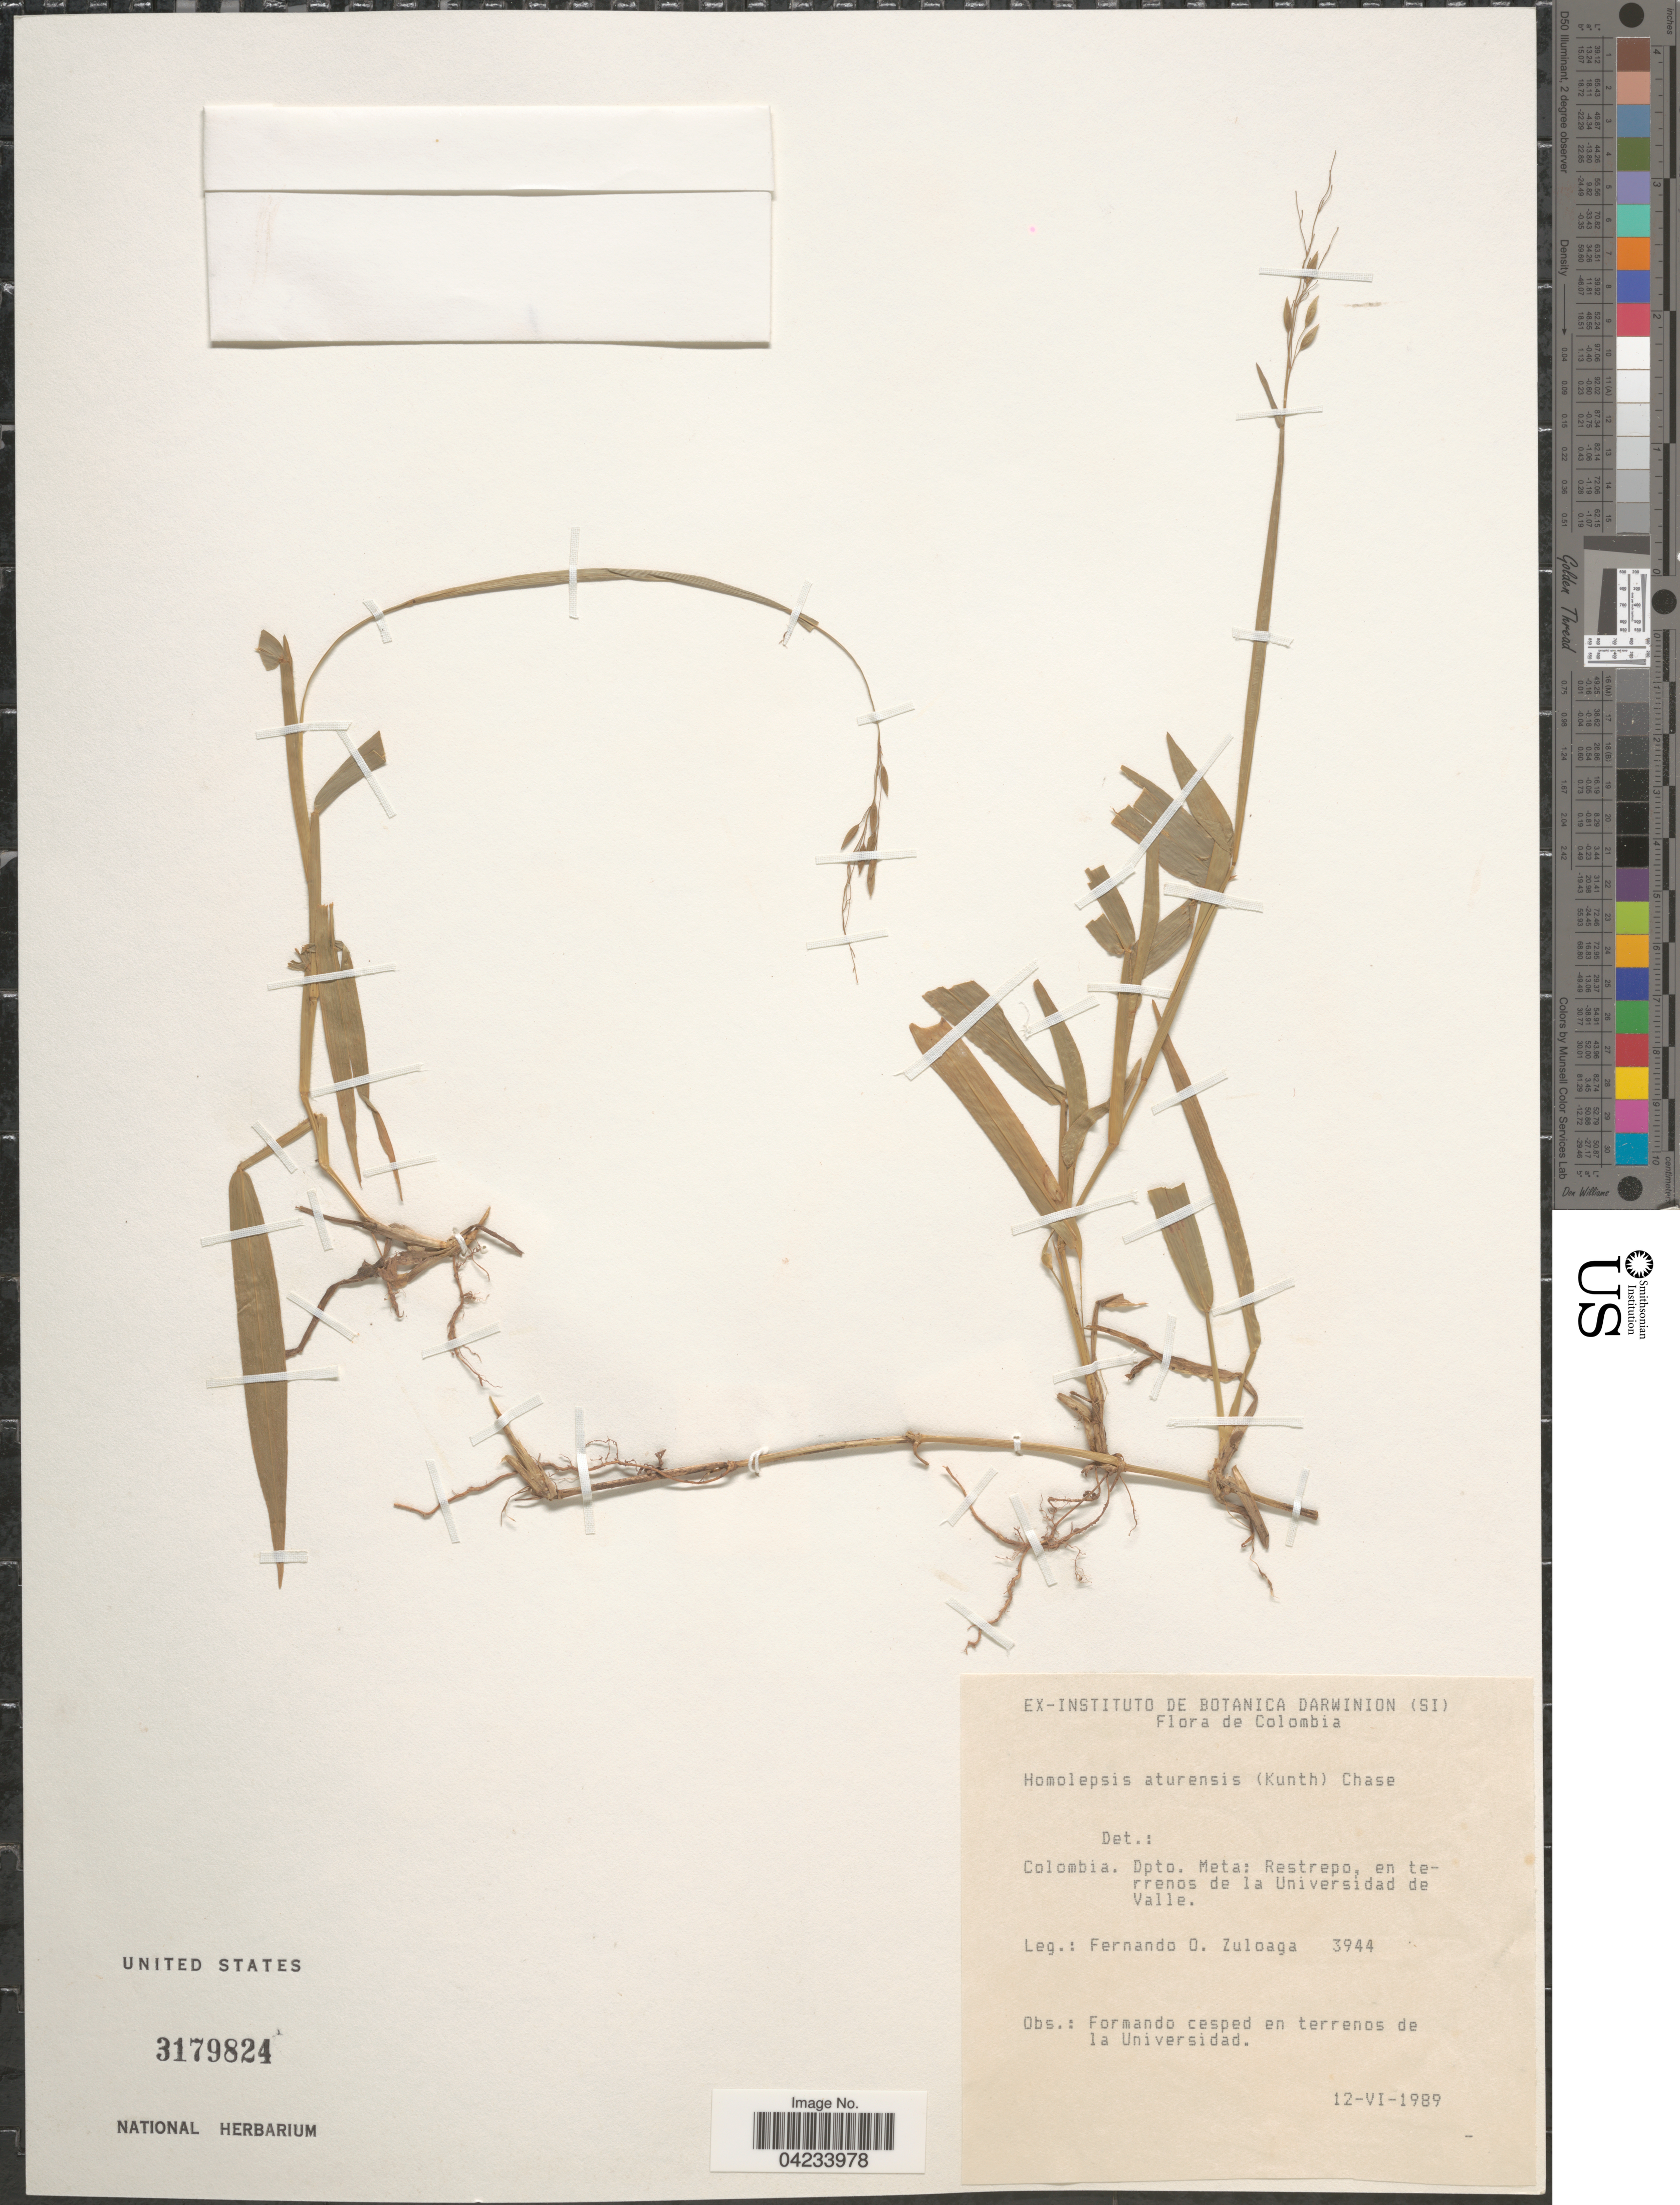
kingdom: Plantae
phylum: Tracheophyta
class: Liliopsida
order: Poales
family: Poaceae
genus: Homolepis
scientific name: Homolepis aturensis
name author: (Kunth) Chase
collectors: F. O. Zuloaga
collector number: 3944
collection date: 1989-06-12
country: Colombia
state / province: Meta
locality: Dpto. Meta: Restrepo, en terrenos de la Universidad de Valle.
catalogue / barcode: US 3179824